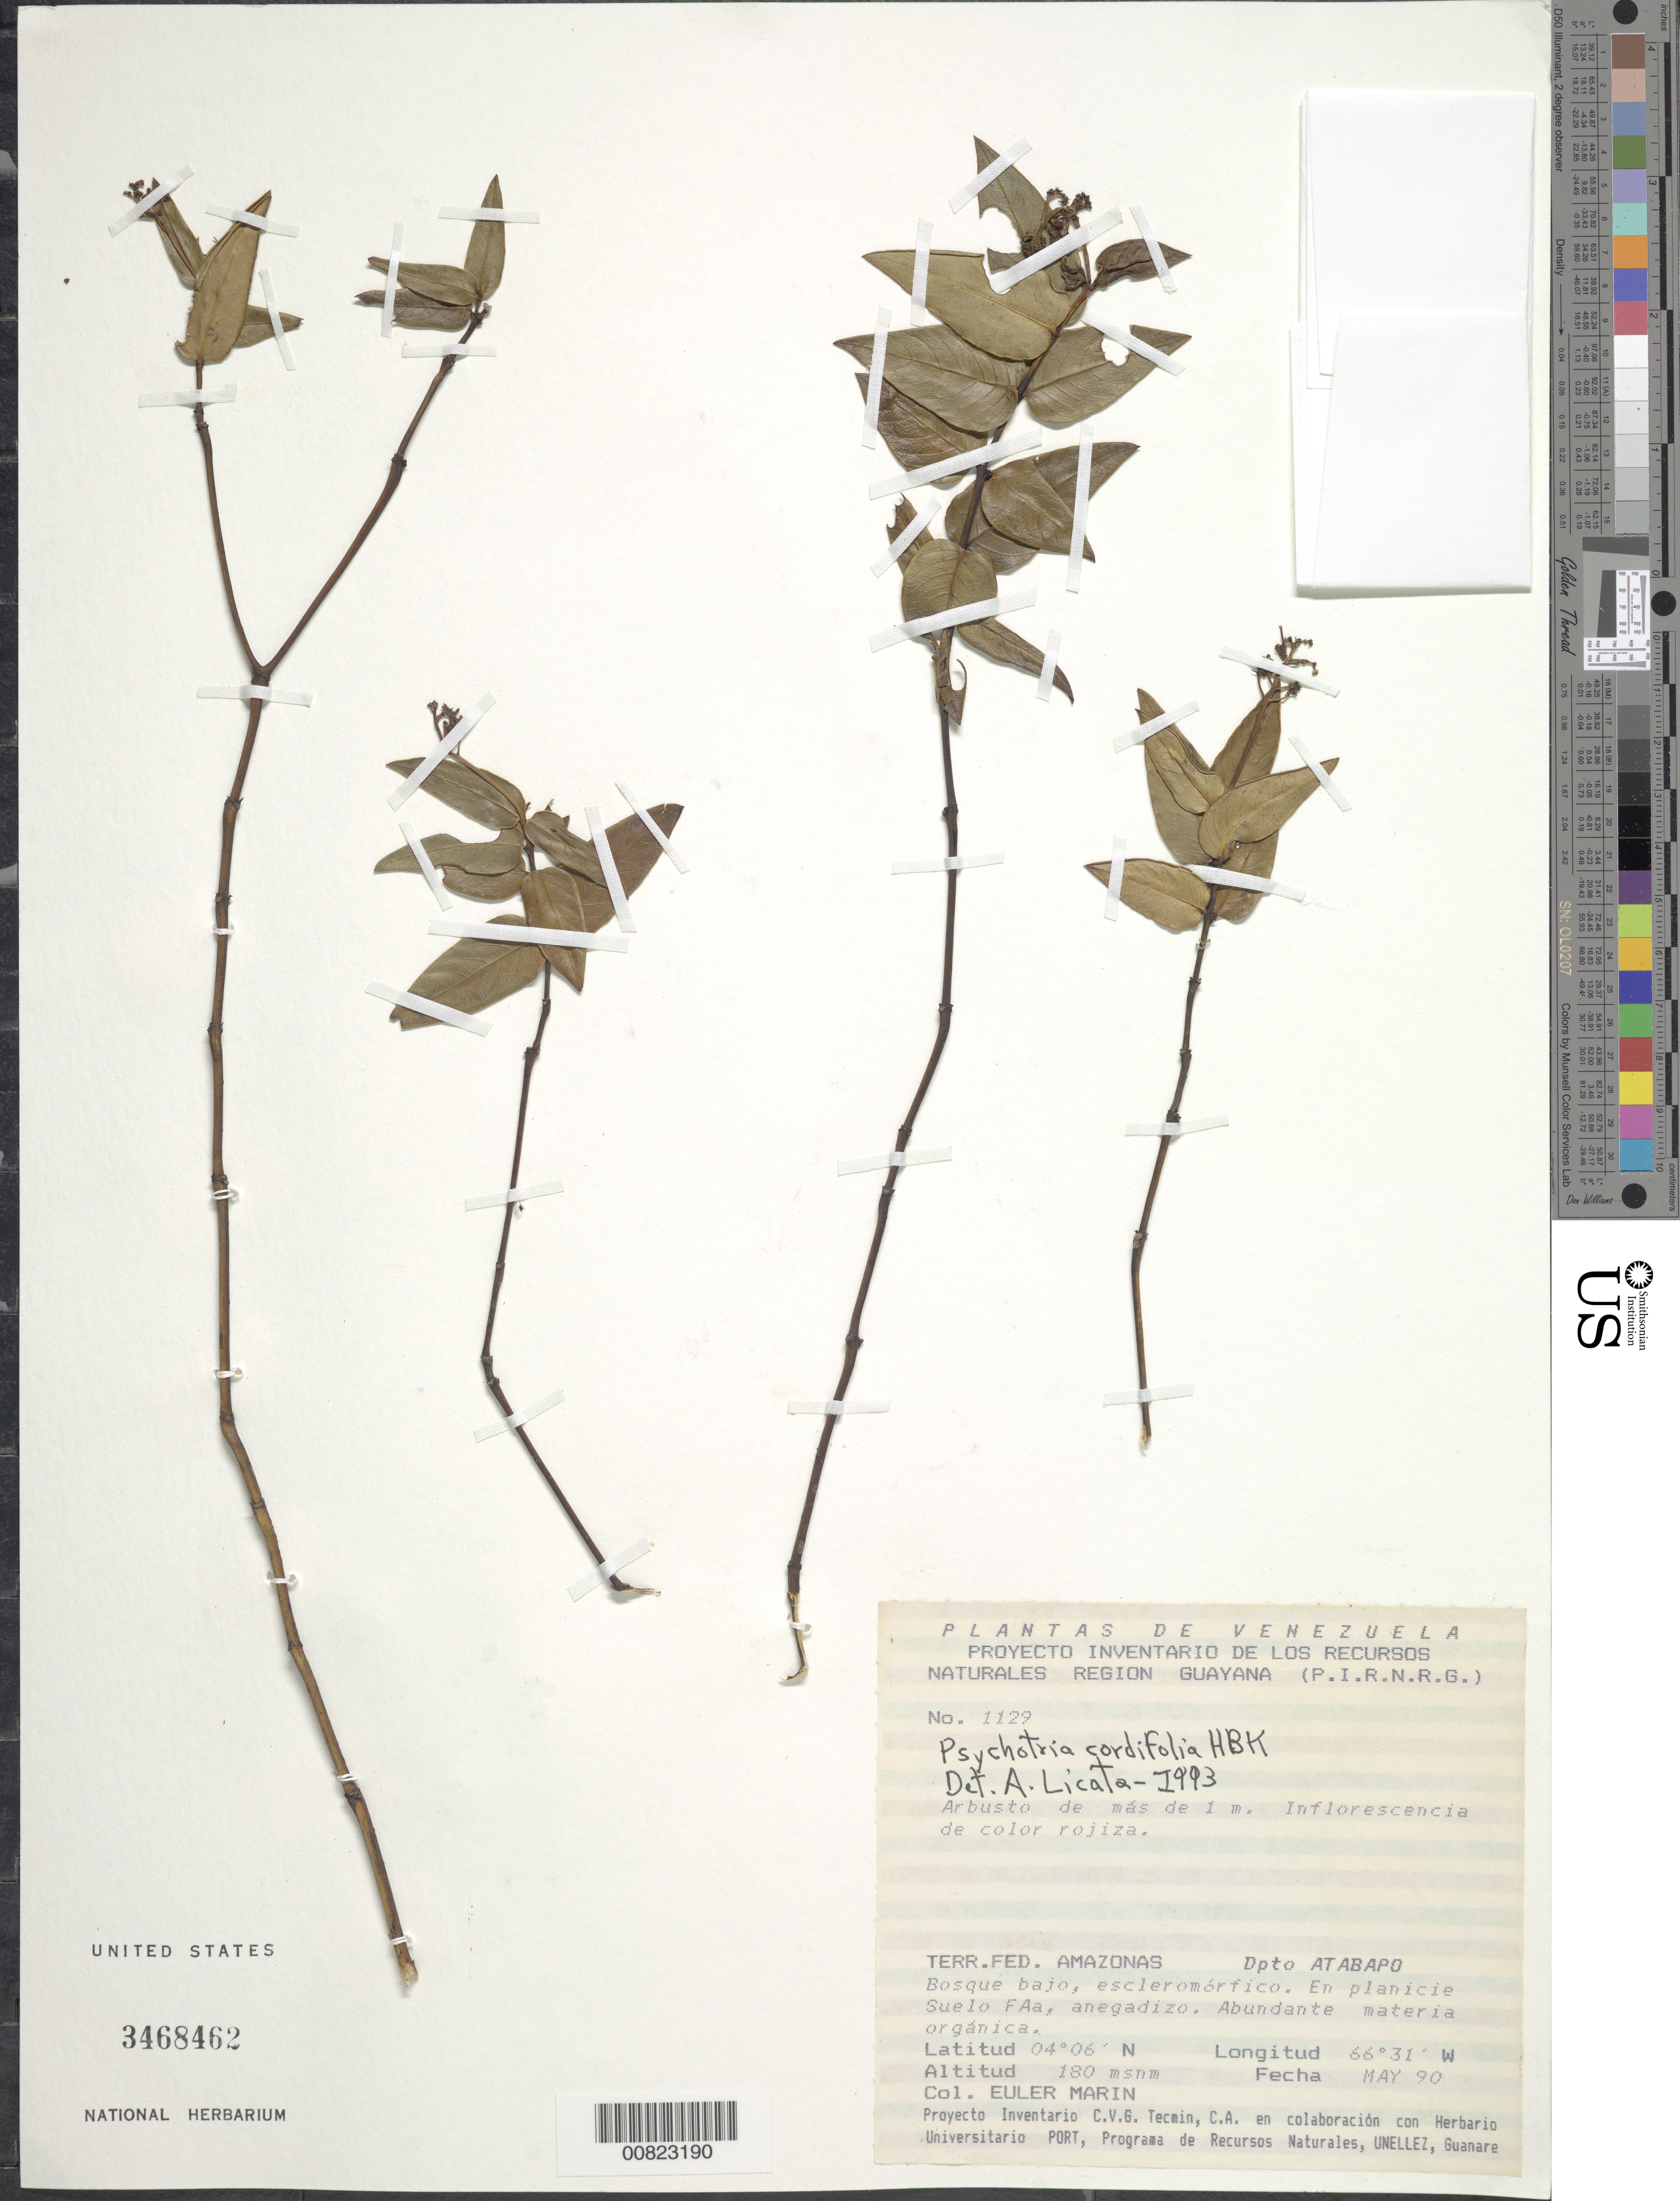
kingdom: Plantae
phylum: Tracheophyta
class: Magnoliopsida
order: Gentianales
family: Rubiaceae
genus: Psychotria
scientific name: Psychotria cordifolia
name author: Kunth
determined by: Licata, A., (PORT), Univ. Nac. Exp. de los Llanos Ezequiel Zamora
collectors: E. Marin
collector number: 1129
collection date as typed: May-90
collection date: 1990-05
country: Venezuela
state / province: Amazonas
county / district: Atabapo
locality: Planicie Suelo Faa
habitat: Bosque bajo, escleromorfica; planicie suelo, anegadizo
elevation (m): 180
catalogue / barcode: US 3468462